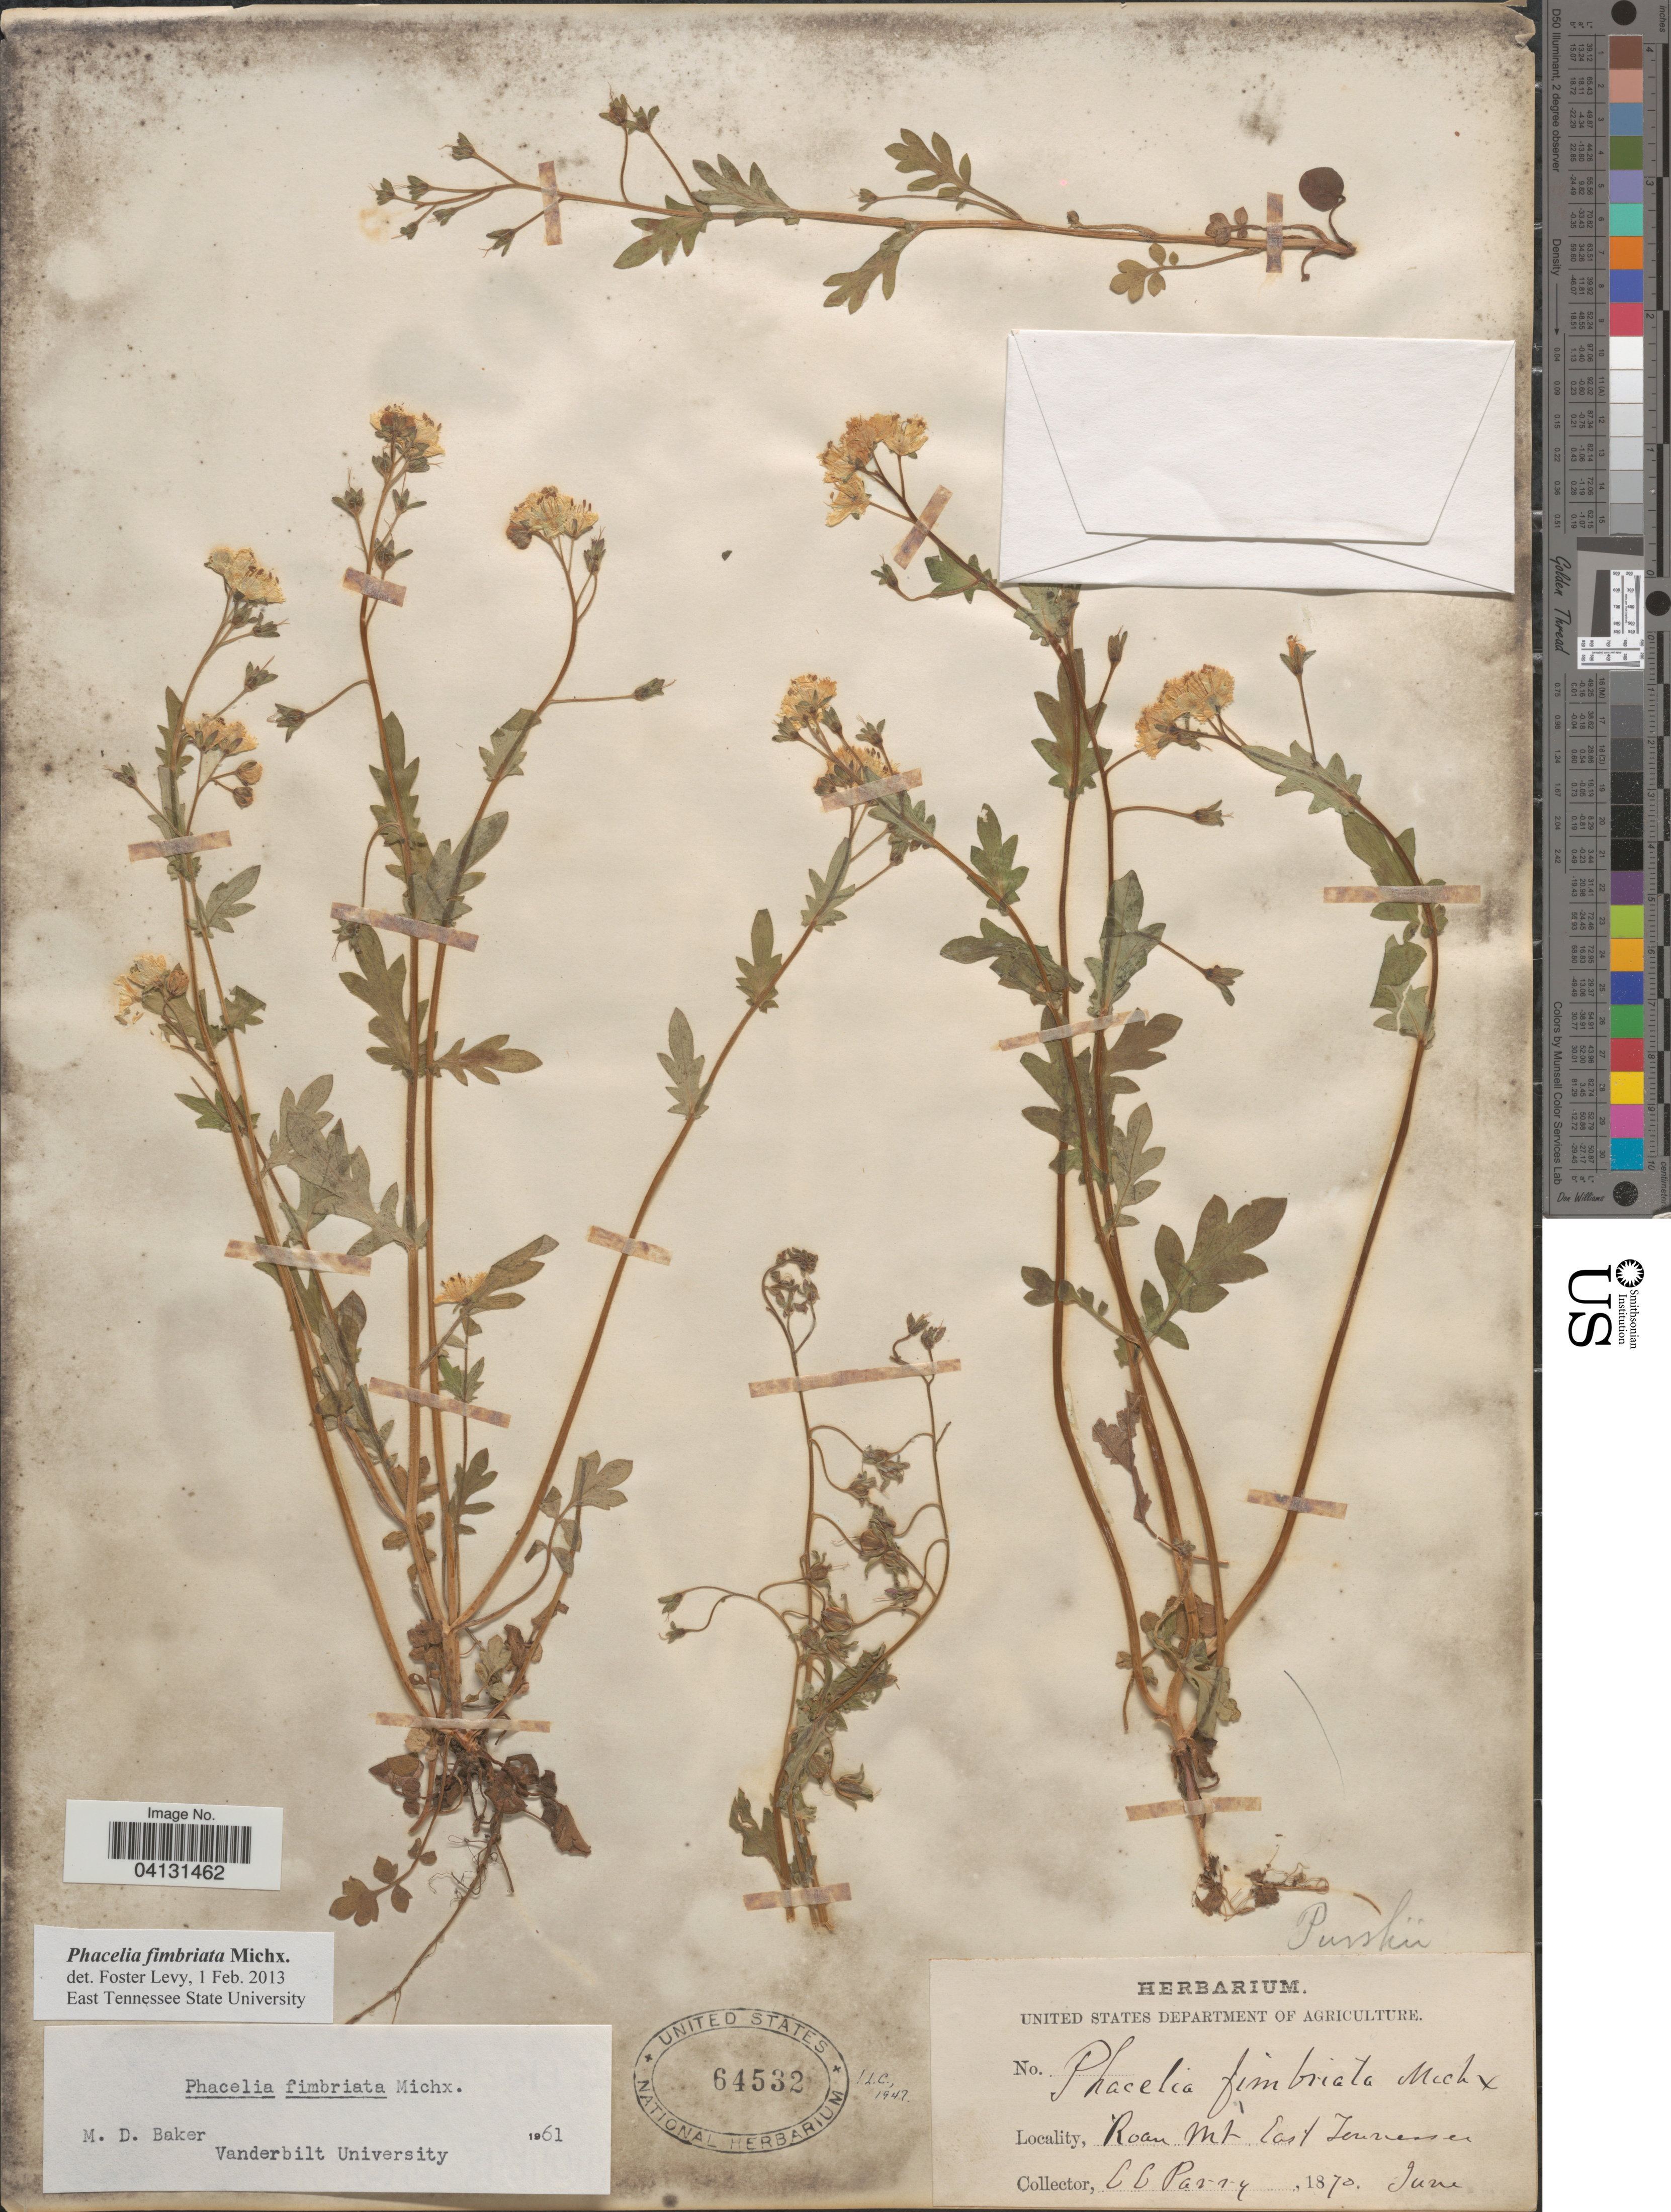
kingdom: Plantae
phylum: Tracheophyta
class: Magnoliopsida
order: Boraginales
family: Hydrophyllaceae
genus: Phacelia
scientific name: Phacelia fimbriata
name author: Michx.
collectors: C. C. Parry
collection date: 1870-06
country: United States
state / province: Tennessee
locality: Roan Mt. East Tennessee.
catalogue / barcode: US 64532